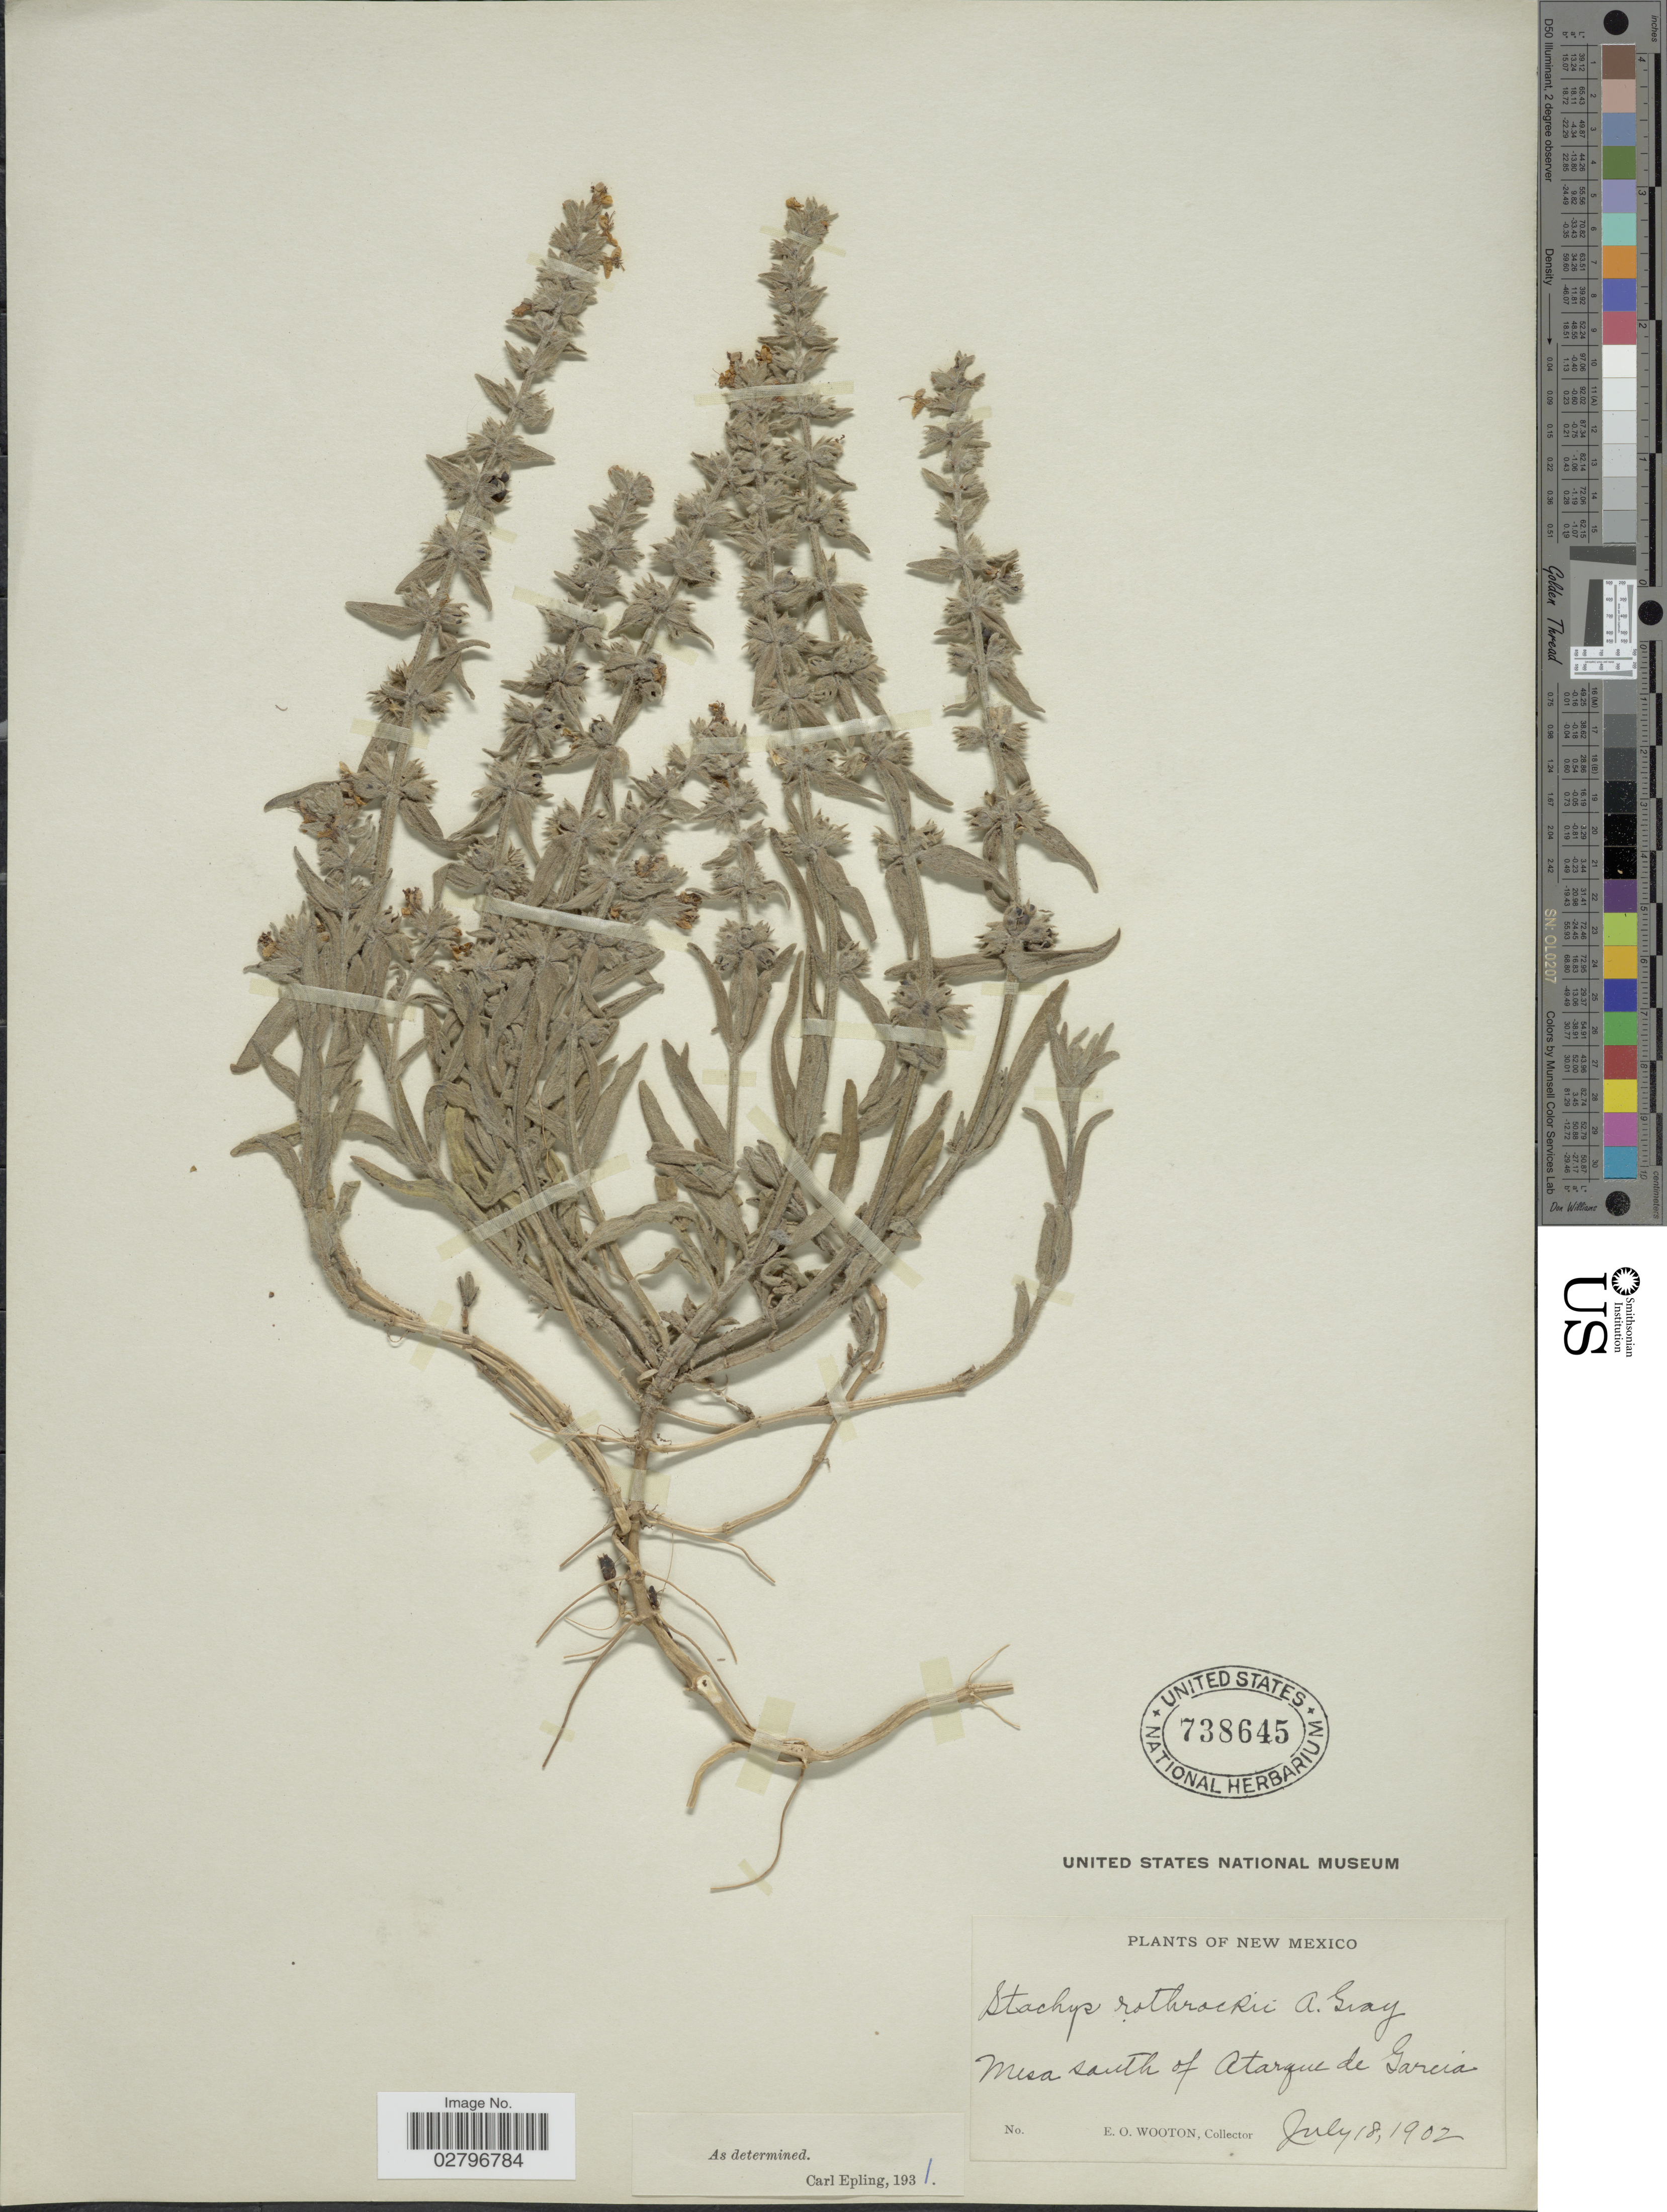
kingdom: Plantae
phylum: Tracheophyta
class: Magnoliopsida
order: Lamiales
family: Lamiaceae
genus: Stachys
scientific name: Stachys rothrockii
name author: A. Gray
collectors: E. O. Wooton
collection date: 1902-07-18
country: United States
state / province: New Mexico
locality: Mesa south of Atarque de Garcia.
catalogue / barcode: US 738645